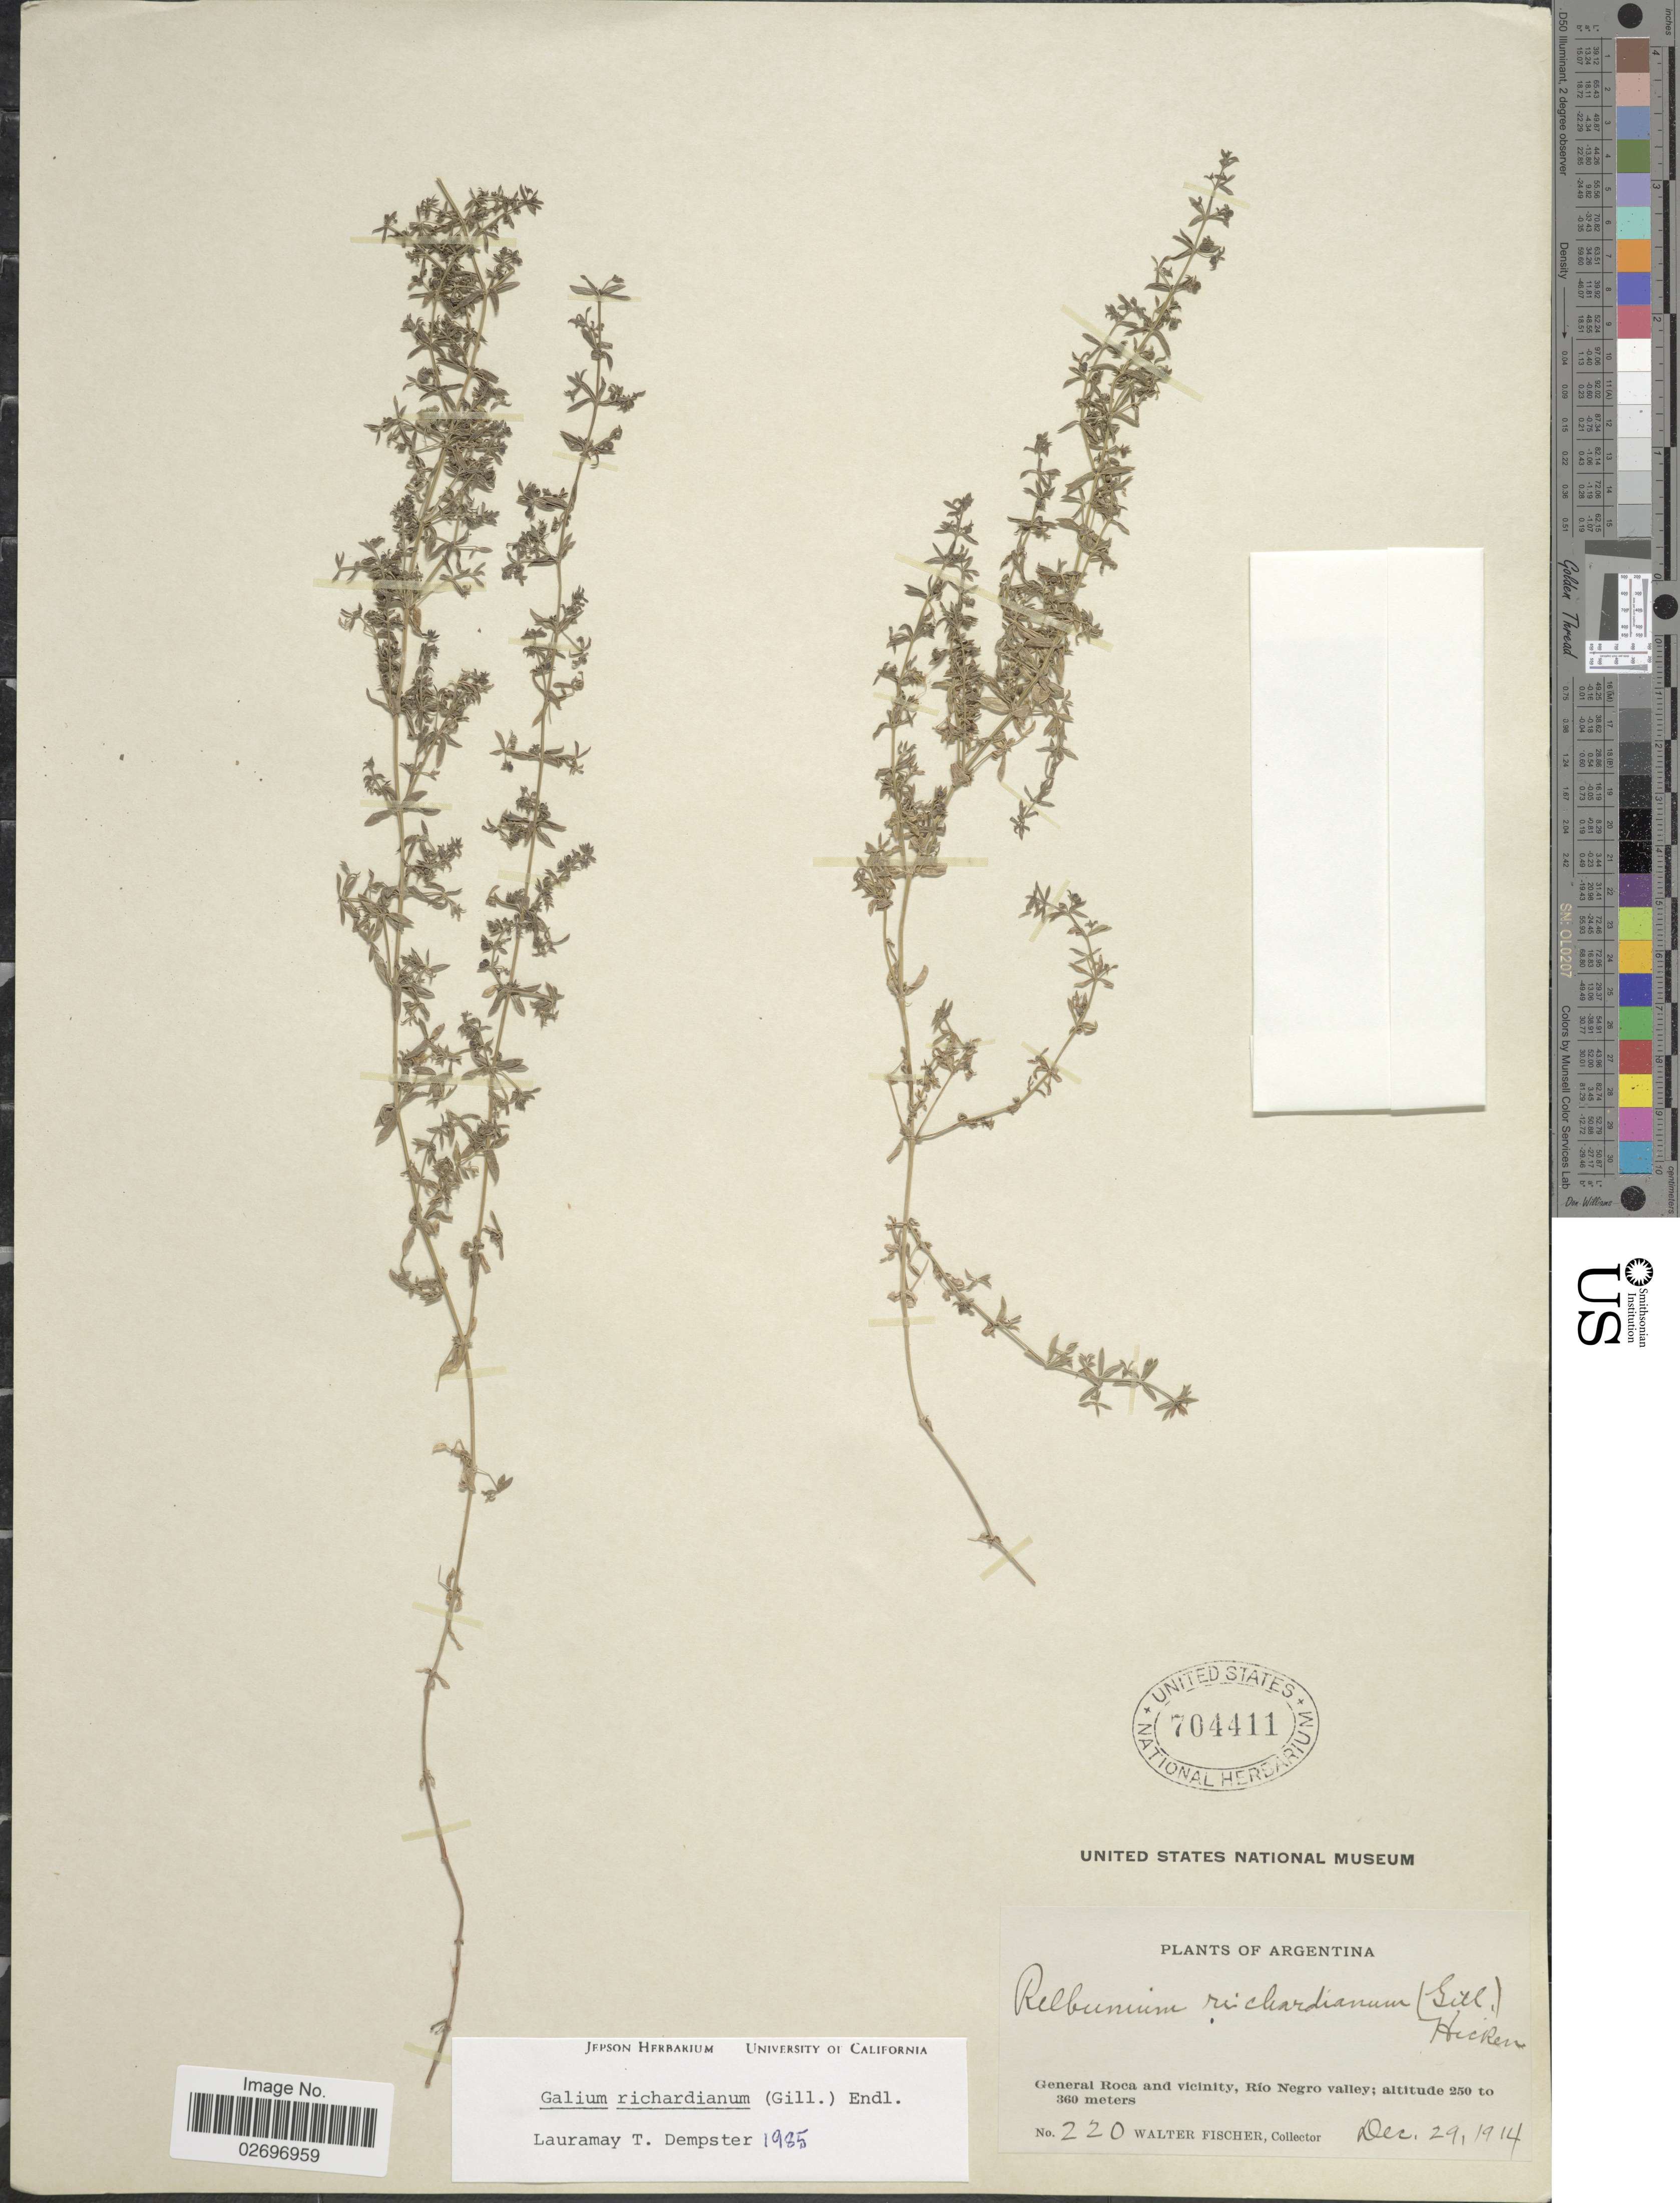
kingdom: Plantae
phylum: Tracheophyta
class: Magnoliopsida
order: Gentianales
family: Rubiaceae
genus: Galium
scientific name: Galium richardianum subsp. richardianum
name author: (Gillies ex Hook. & Arn.) Endl. ex Walp.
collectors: W. Fischer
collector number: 220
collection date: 1914-12-29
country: Argentina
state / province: Rio Negro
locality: General Roca and vicinity, Rio Negro valley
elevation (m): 250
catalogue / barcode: US 704411